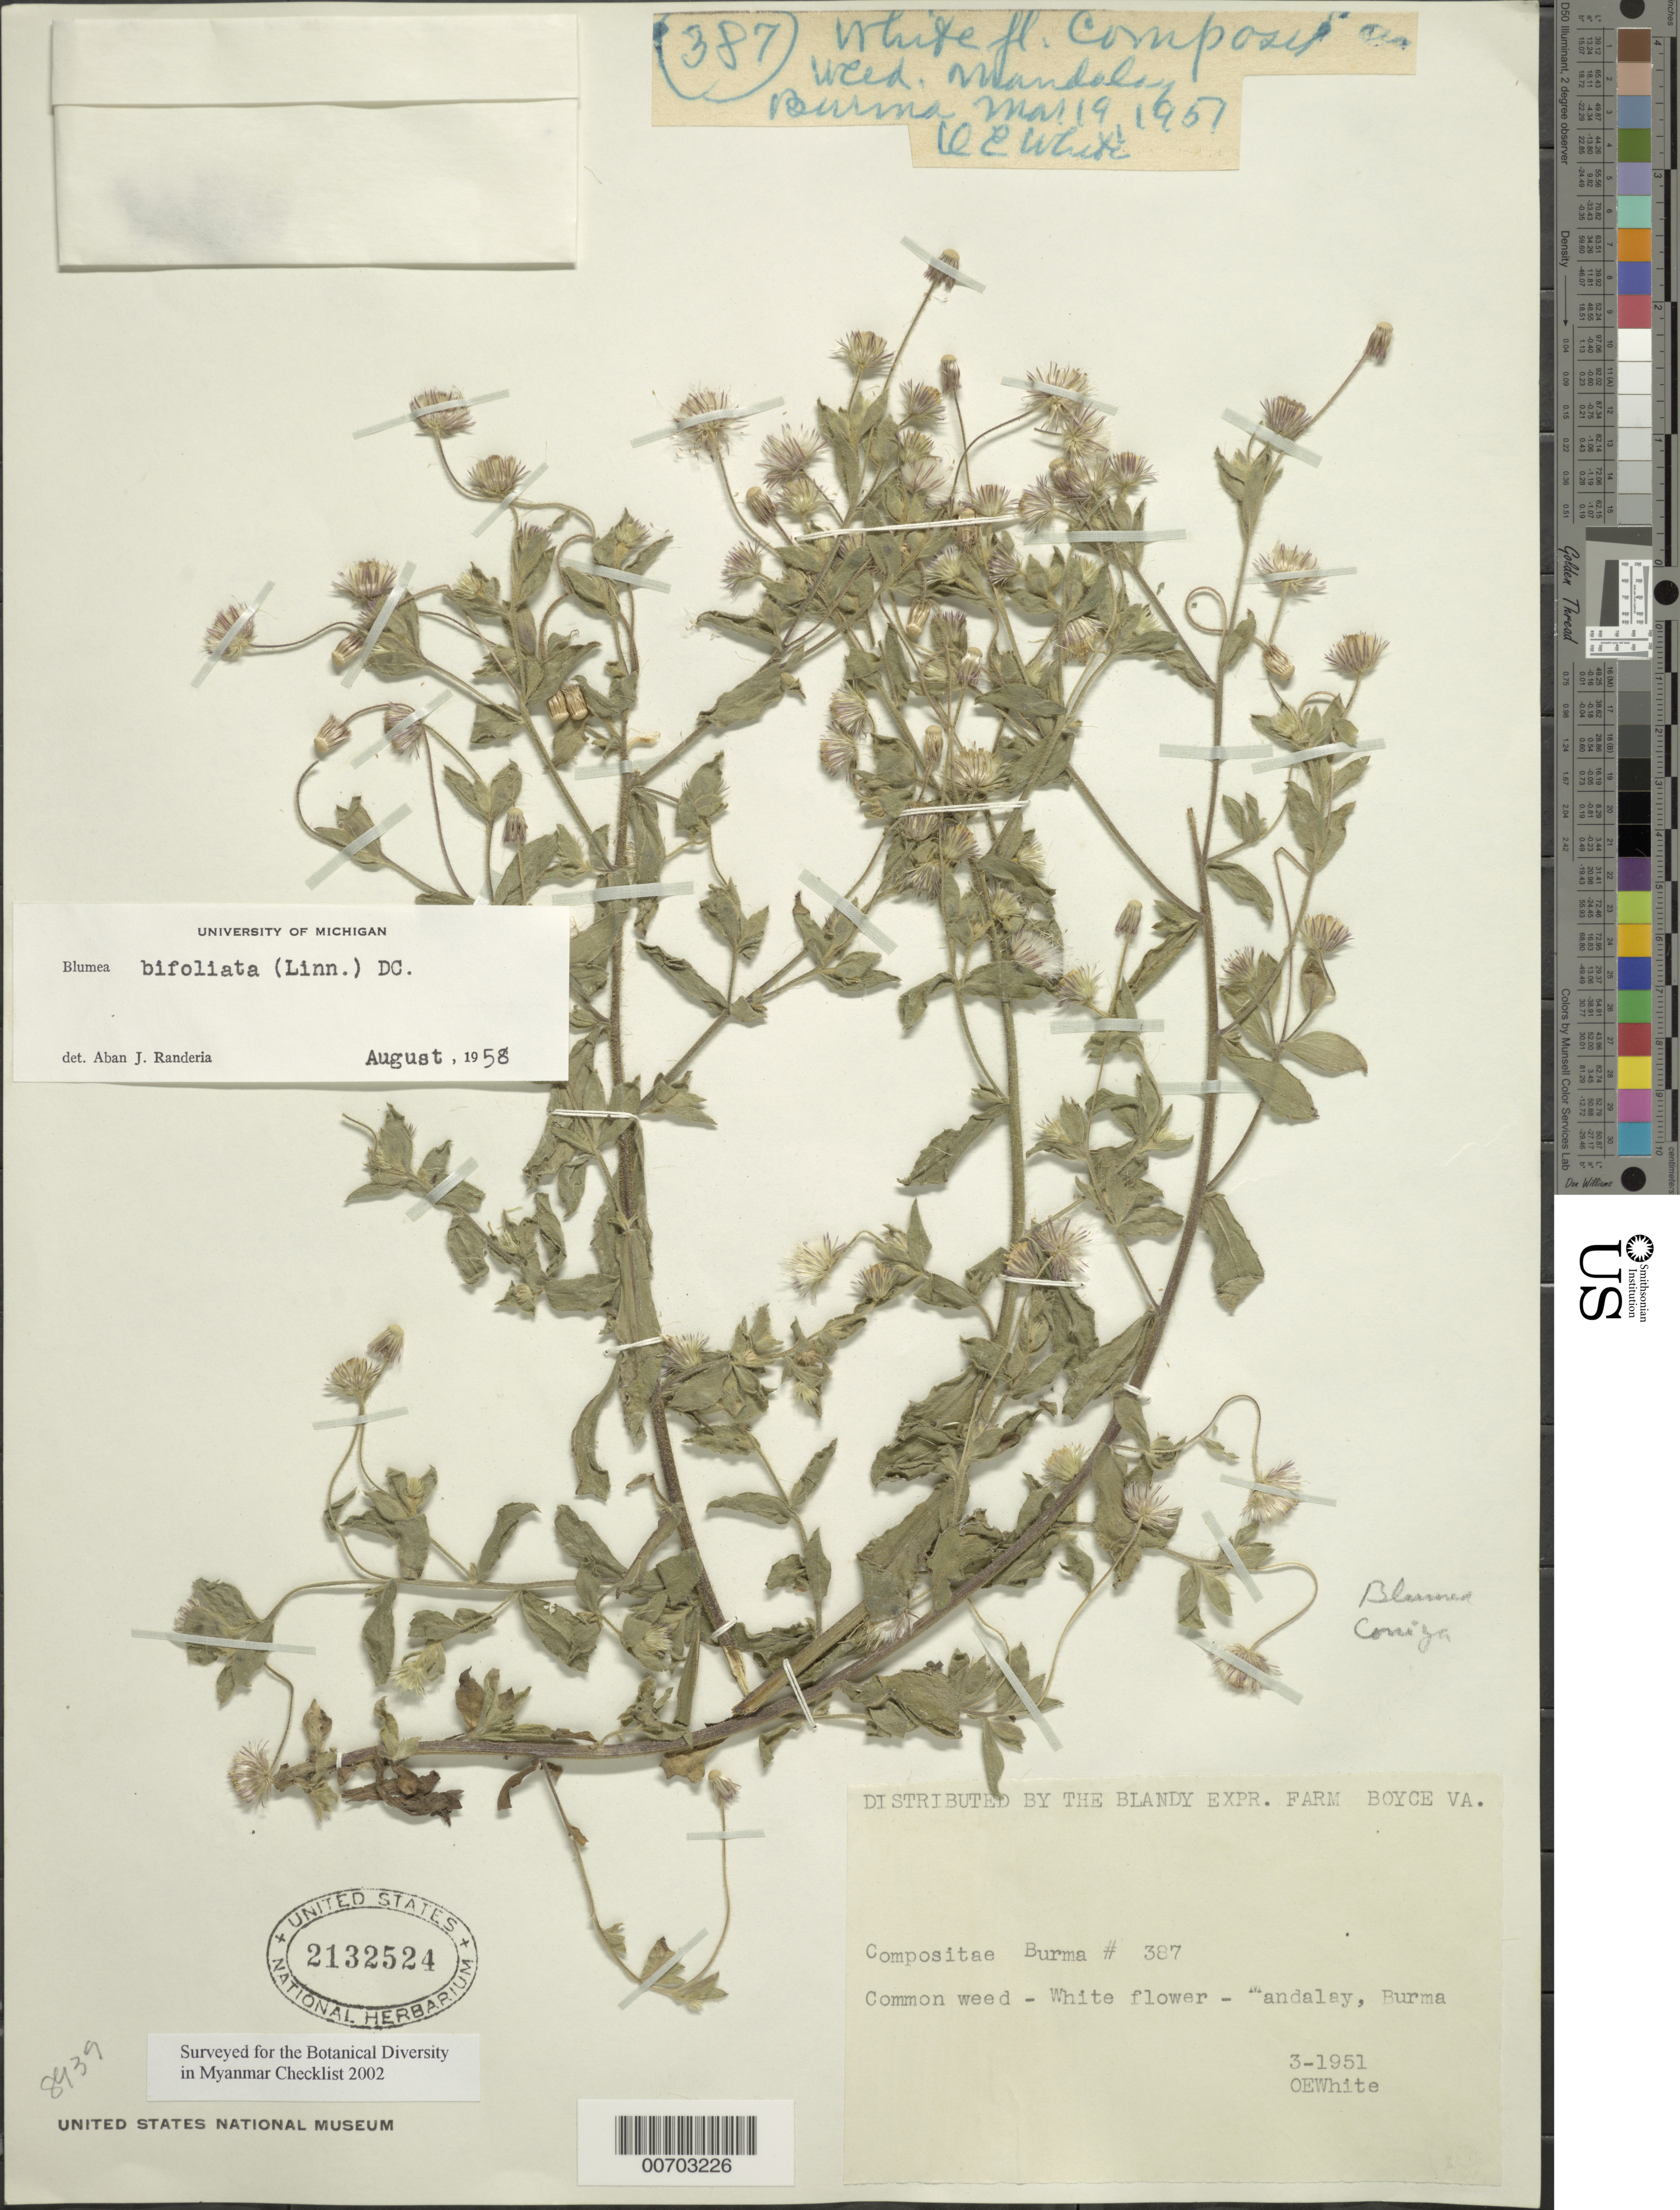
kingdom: Plantae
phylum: Tracheophyta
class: Magnoliopsida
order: Asterales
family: Asteraceae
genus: Blumea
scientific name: Blumea bifoliata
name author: (L.) DC.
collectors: O. E. White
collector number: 387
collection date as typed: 19 Mar 1951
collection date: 1951-03-19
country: Myanmar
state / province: Mandalay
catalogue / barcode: US 2132524